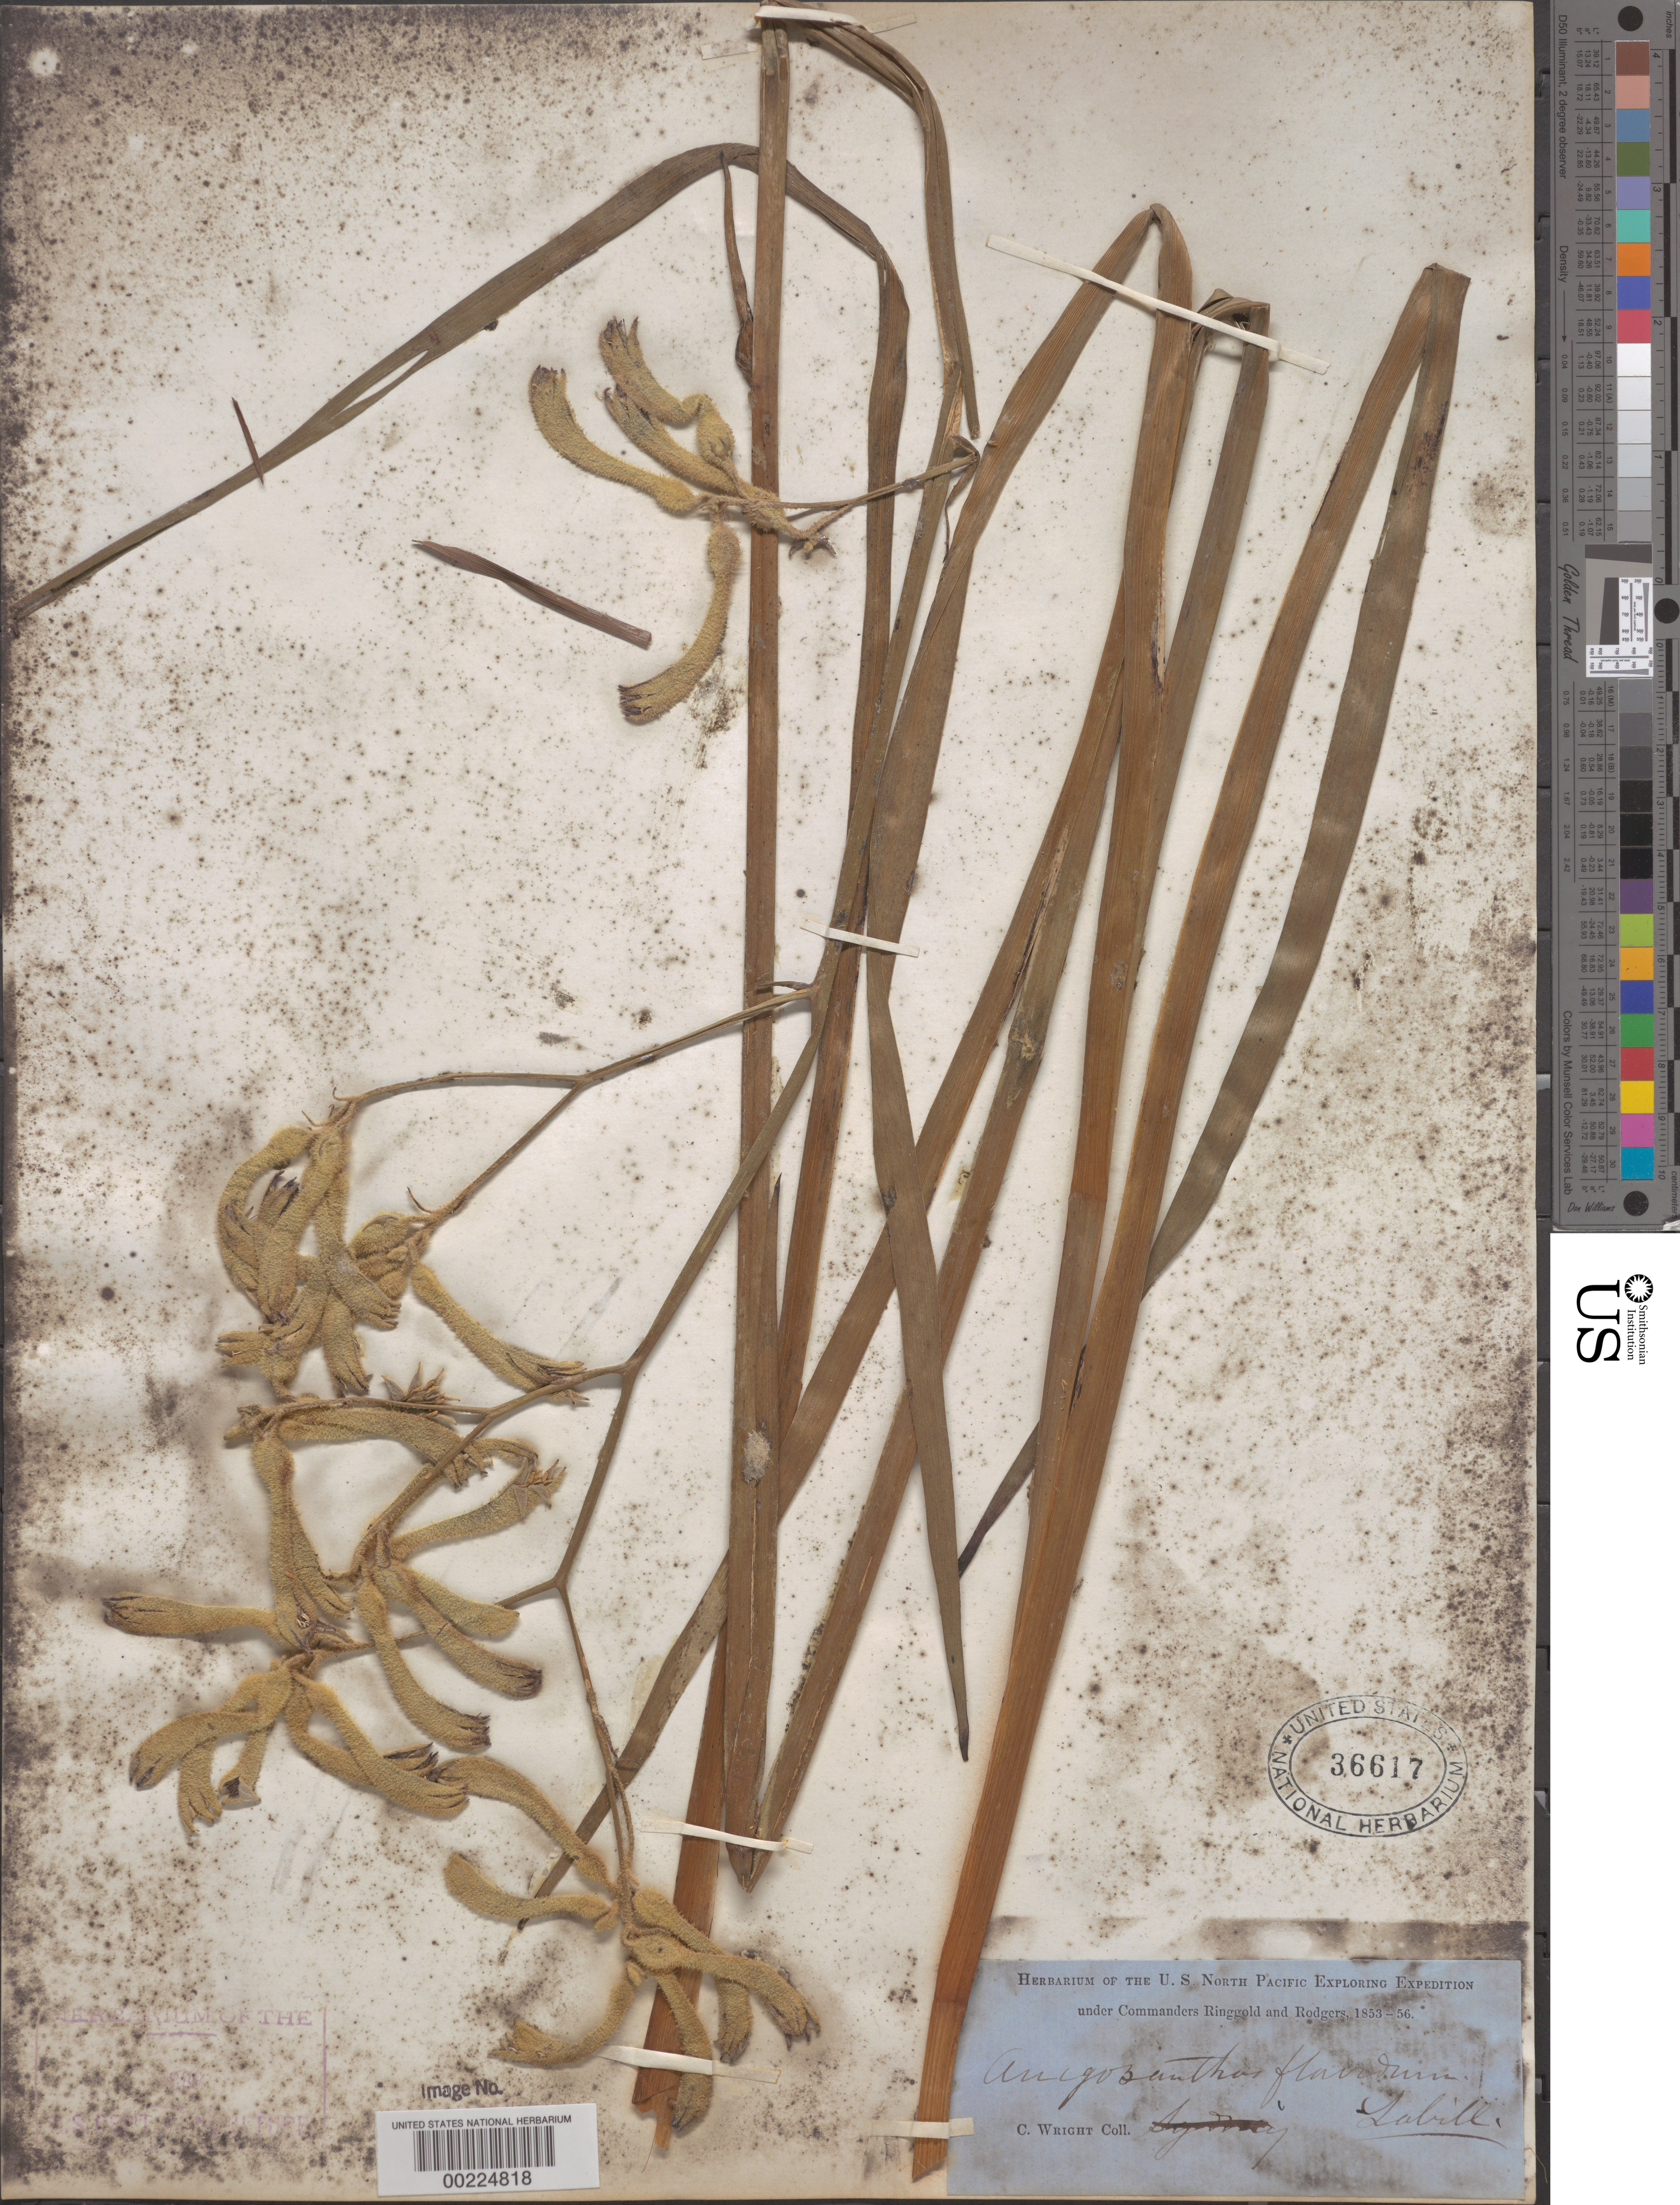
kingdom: Plantae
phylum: Tracheophyta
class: Liliopsida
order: Commelinales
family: Haemodoraceae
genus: Anigozanthos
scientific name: Anigozanthos flavidus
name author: DC.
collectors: C. Wright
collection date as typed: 1853 to -- -- 1856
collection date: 1853/1856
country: Australia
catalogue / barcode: US 36617